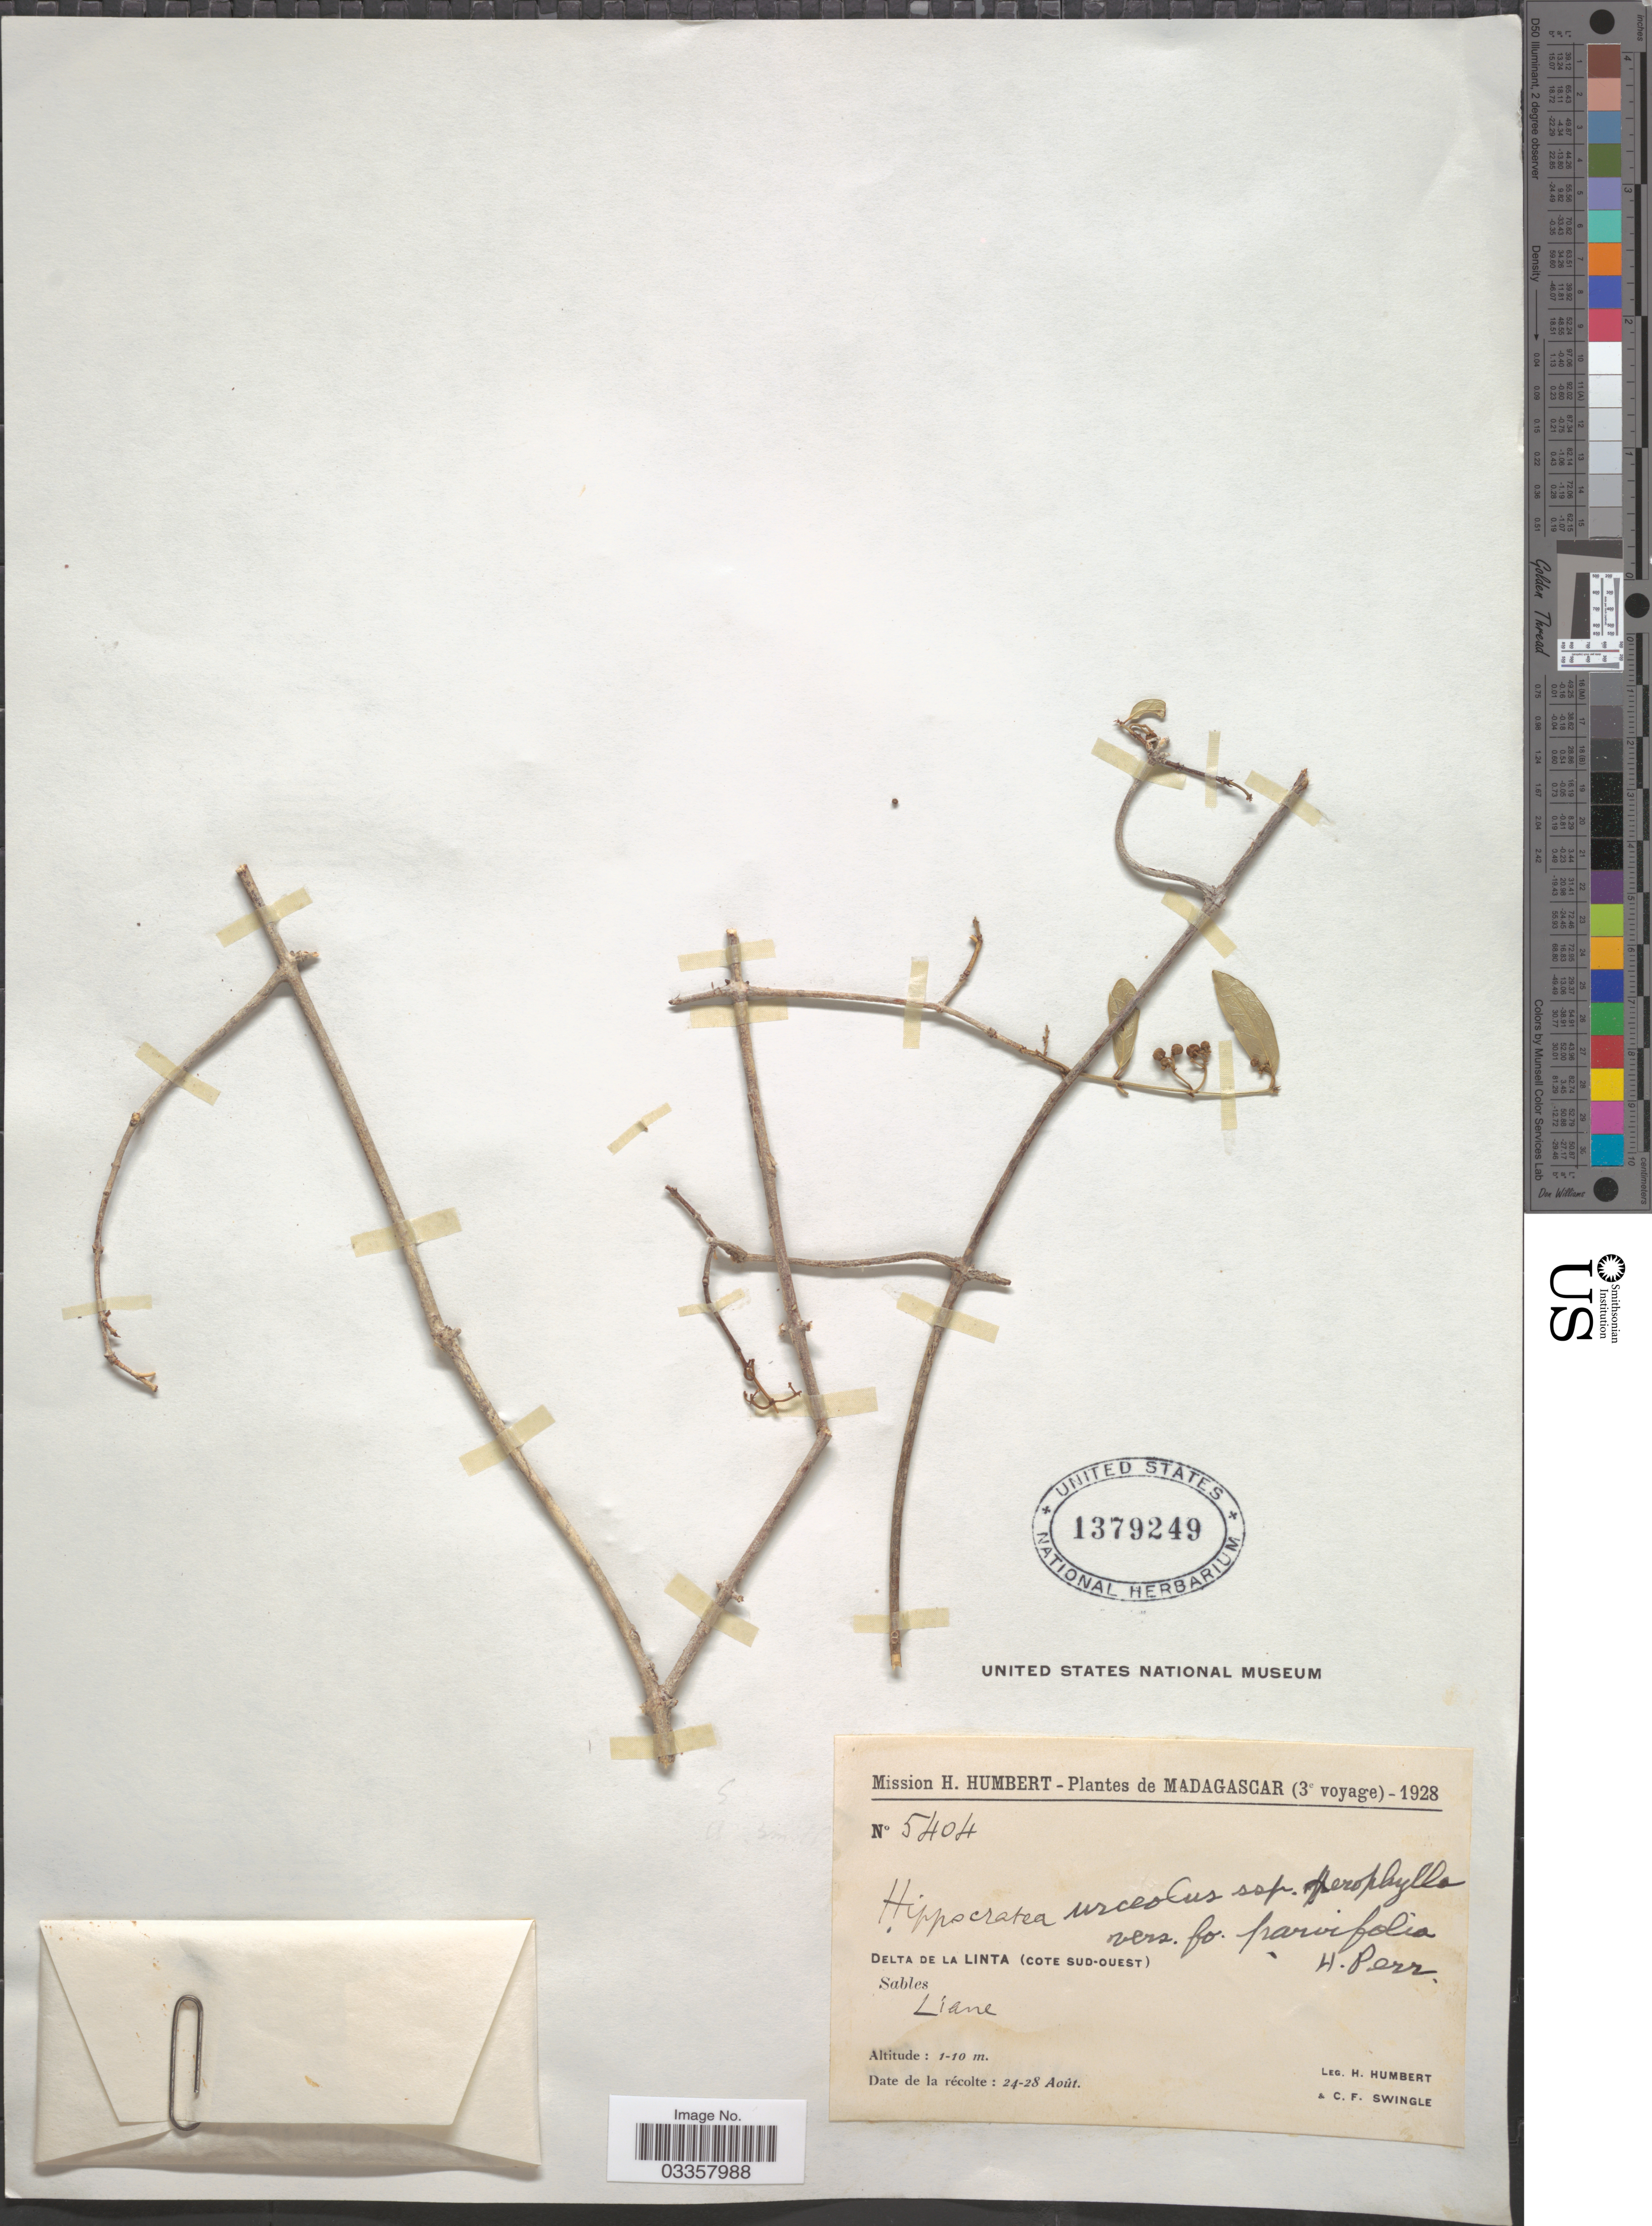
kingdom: Plantae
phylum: Tracheophyta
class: Magnoliopsida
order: Celastrales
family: Celastraceae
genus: Loeseneriella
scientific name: Loeseneriella urceolus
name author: (Tul.) N. Hallé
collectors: H. Humbert & C. Swingle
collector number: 5404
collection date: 1928-08-24/1928-08-28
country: Madagascar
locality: Delta de la Linta (Cote Sud-Ouest). Sables.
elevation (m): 1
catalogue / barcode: US 1379249